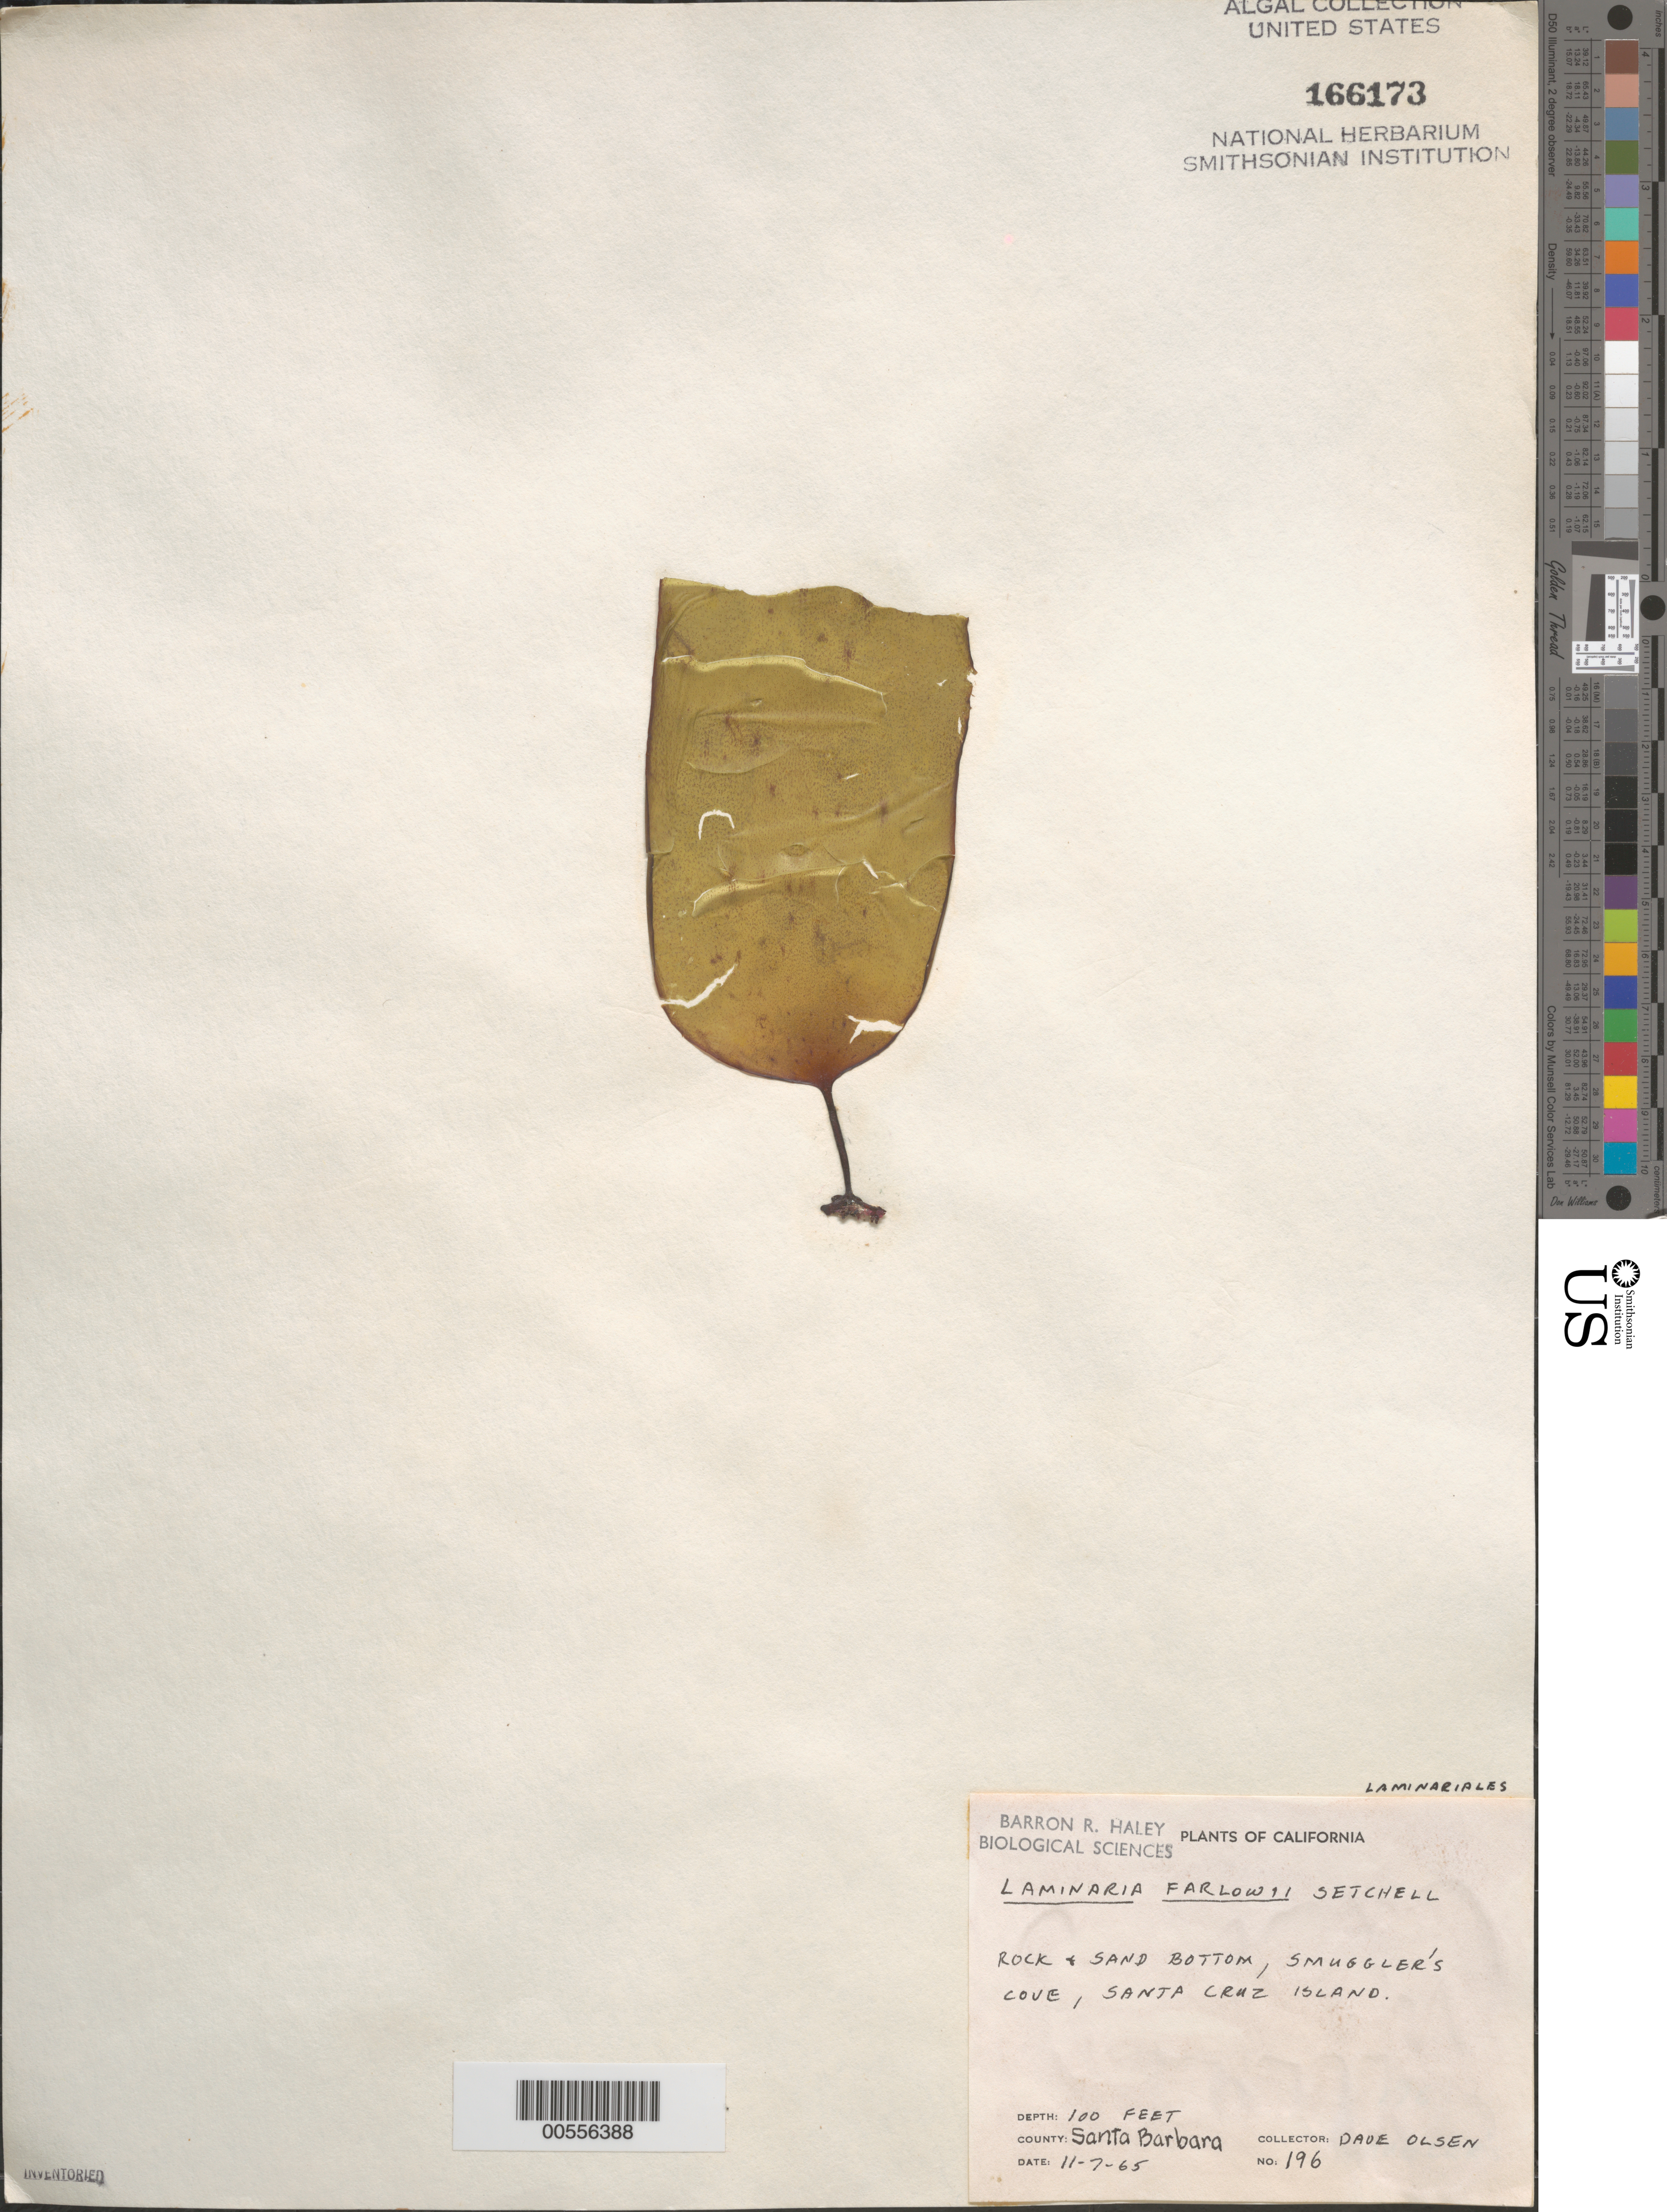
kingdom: Chromista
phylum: Ochrophyta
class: Phaeophyceae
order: Laminariales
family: Laminariaceae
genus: Laminaria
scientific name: Laminaria farlowii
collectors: D. Olsen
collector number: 196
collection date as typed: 07 Nov 1965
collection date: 1965-11-07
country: United States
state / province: California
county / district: Santa Barbara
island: Santa Cruz Island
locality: Smuggler's Cove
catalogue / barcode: US 166173